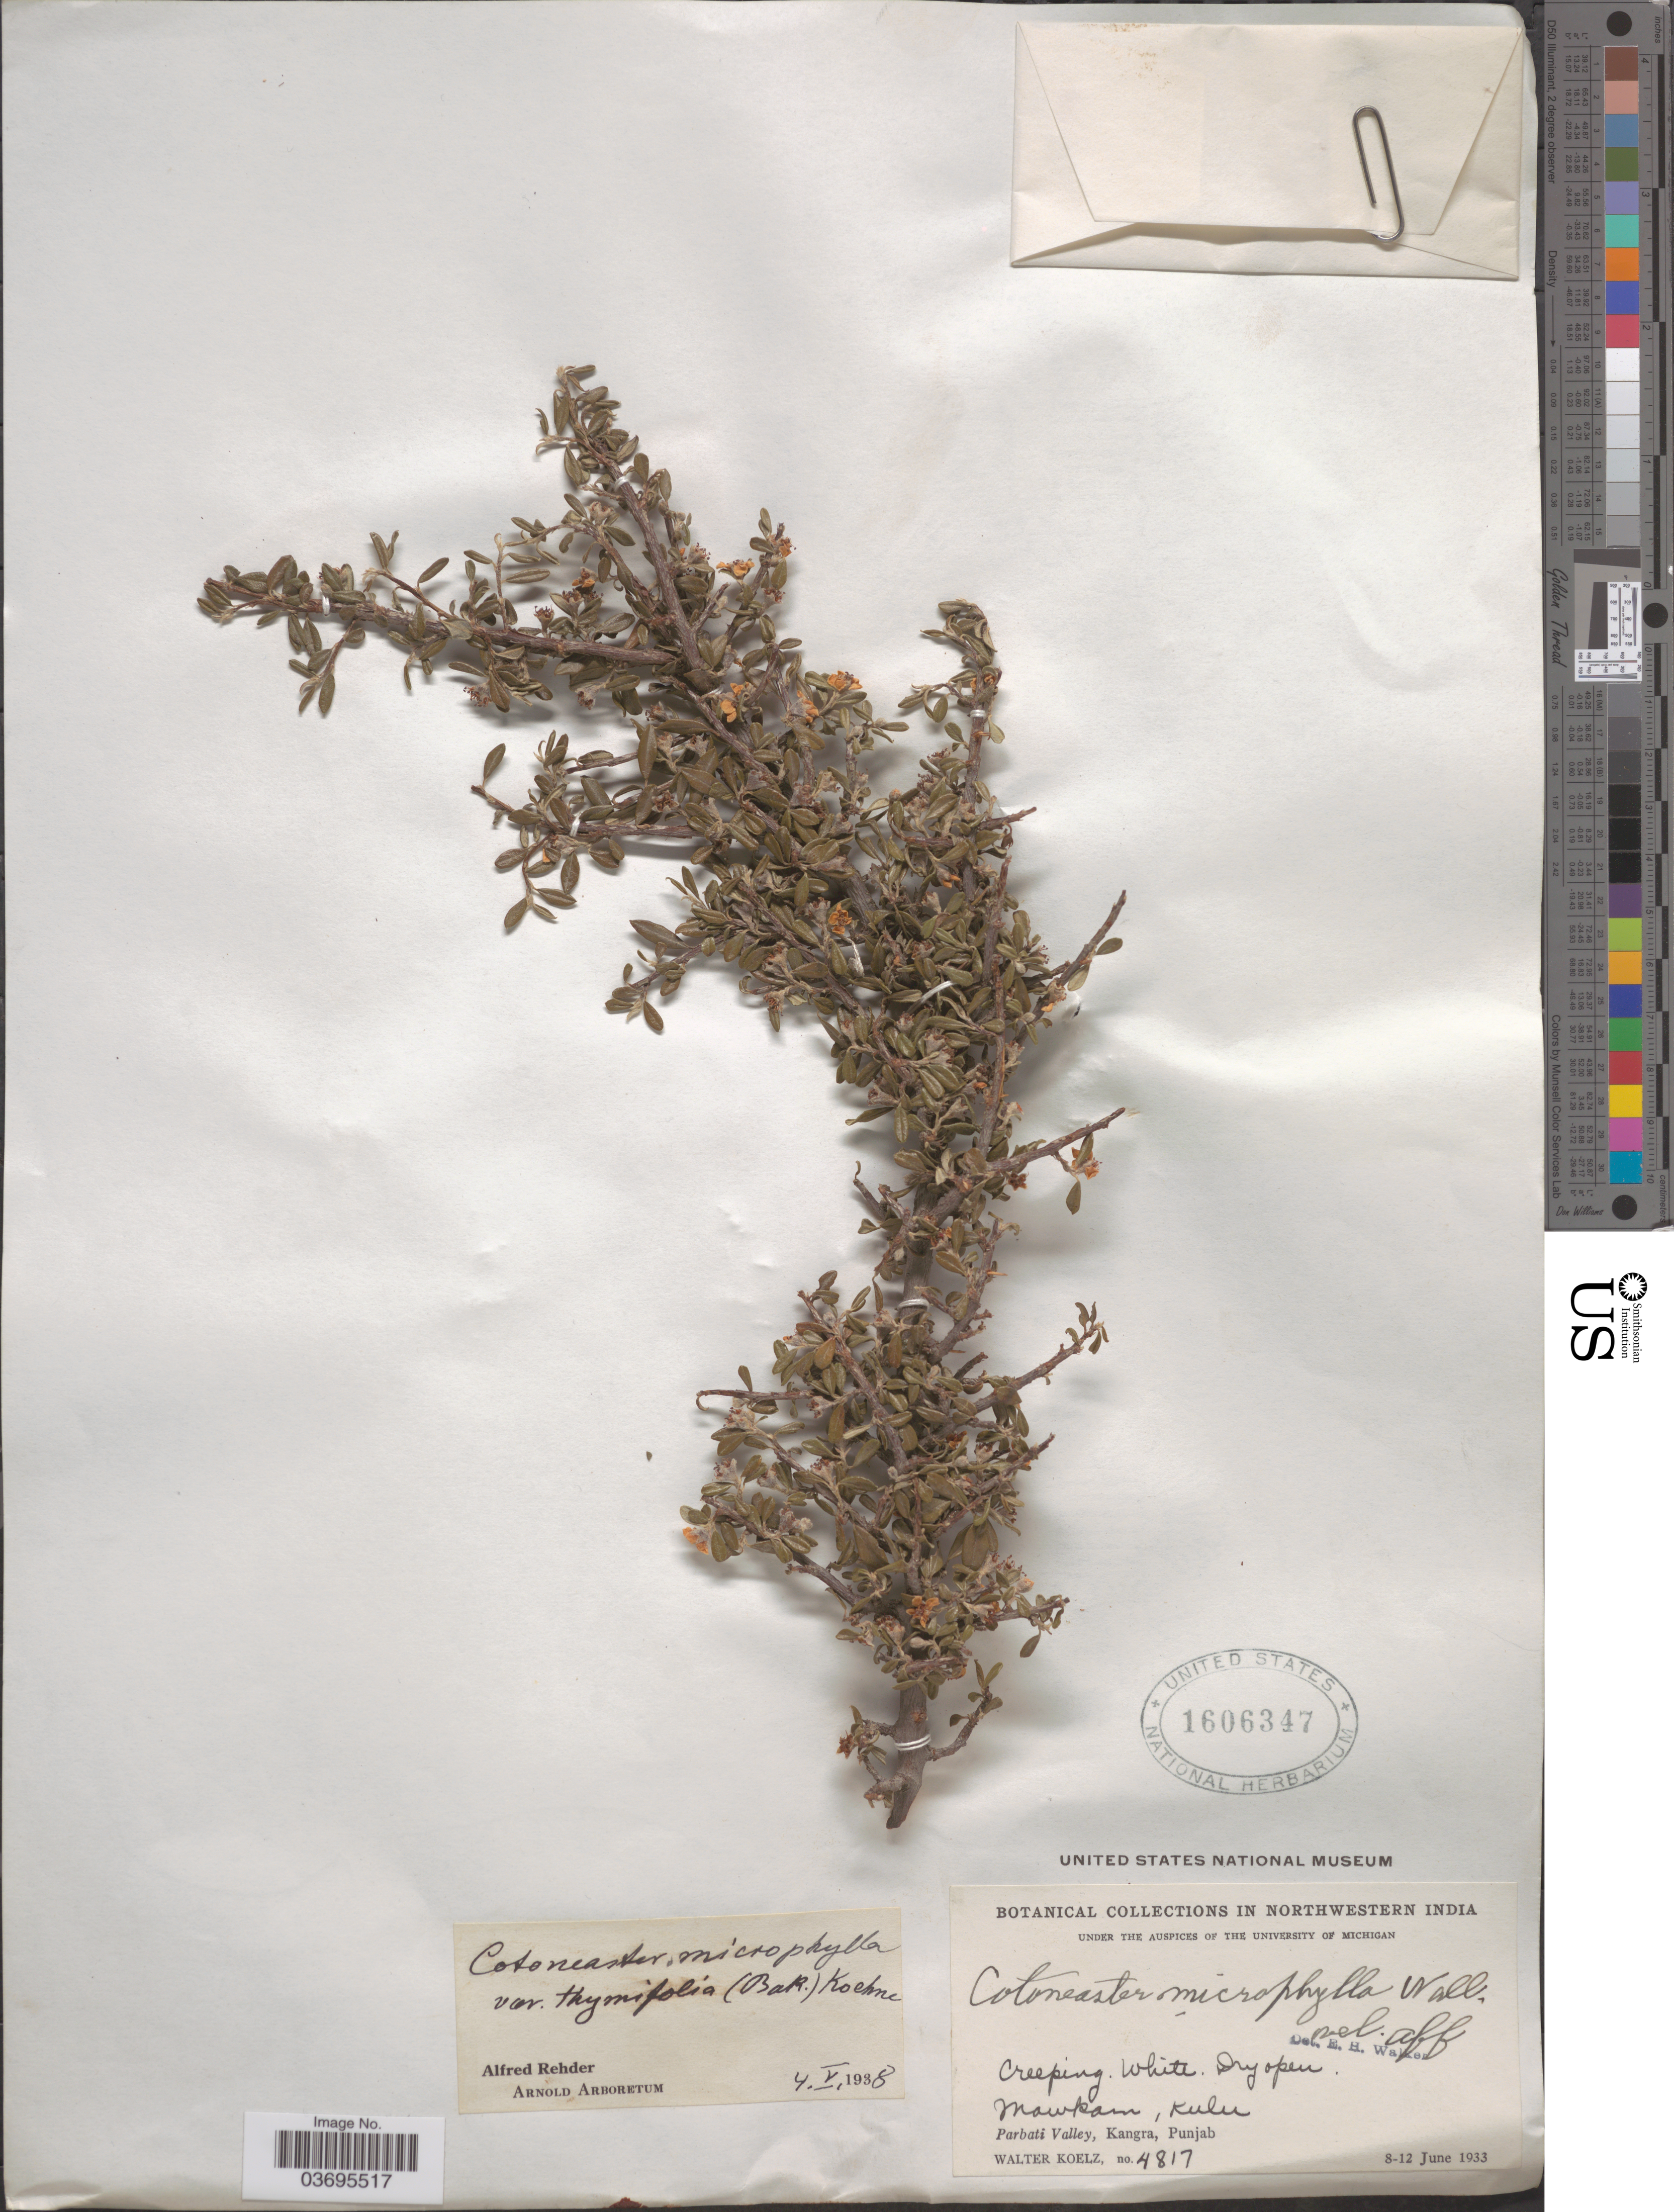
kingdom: Plantae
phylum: Tracheophyta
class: Magnoliopsida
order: Rosales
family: Rosaceae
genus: Cotoneaster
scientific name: Cotoneaster microphyllus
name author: Wall ex Lindl.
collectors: W. N. Koelz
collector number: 4817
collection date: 1933-06-08/1933-06-12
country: India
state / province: Punjab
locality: Northwestern India. Mawkam, Kulu. Parbati Valley, Kangra.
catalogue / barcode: US 1606347